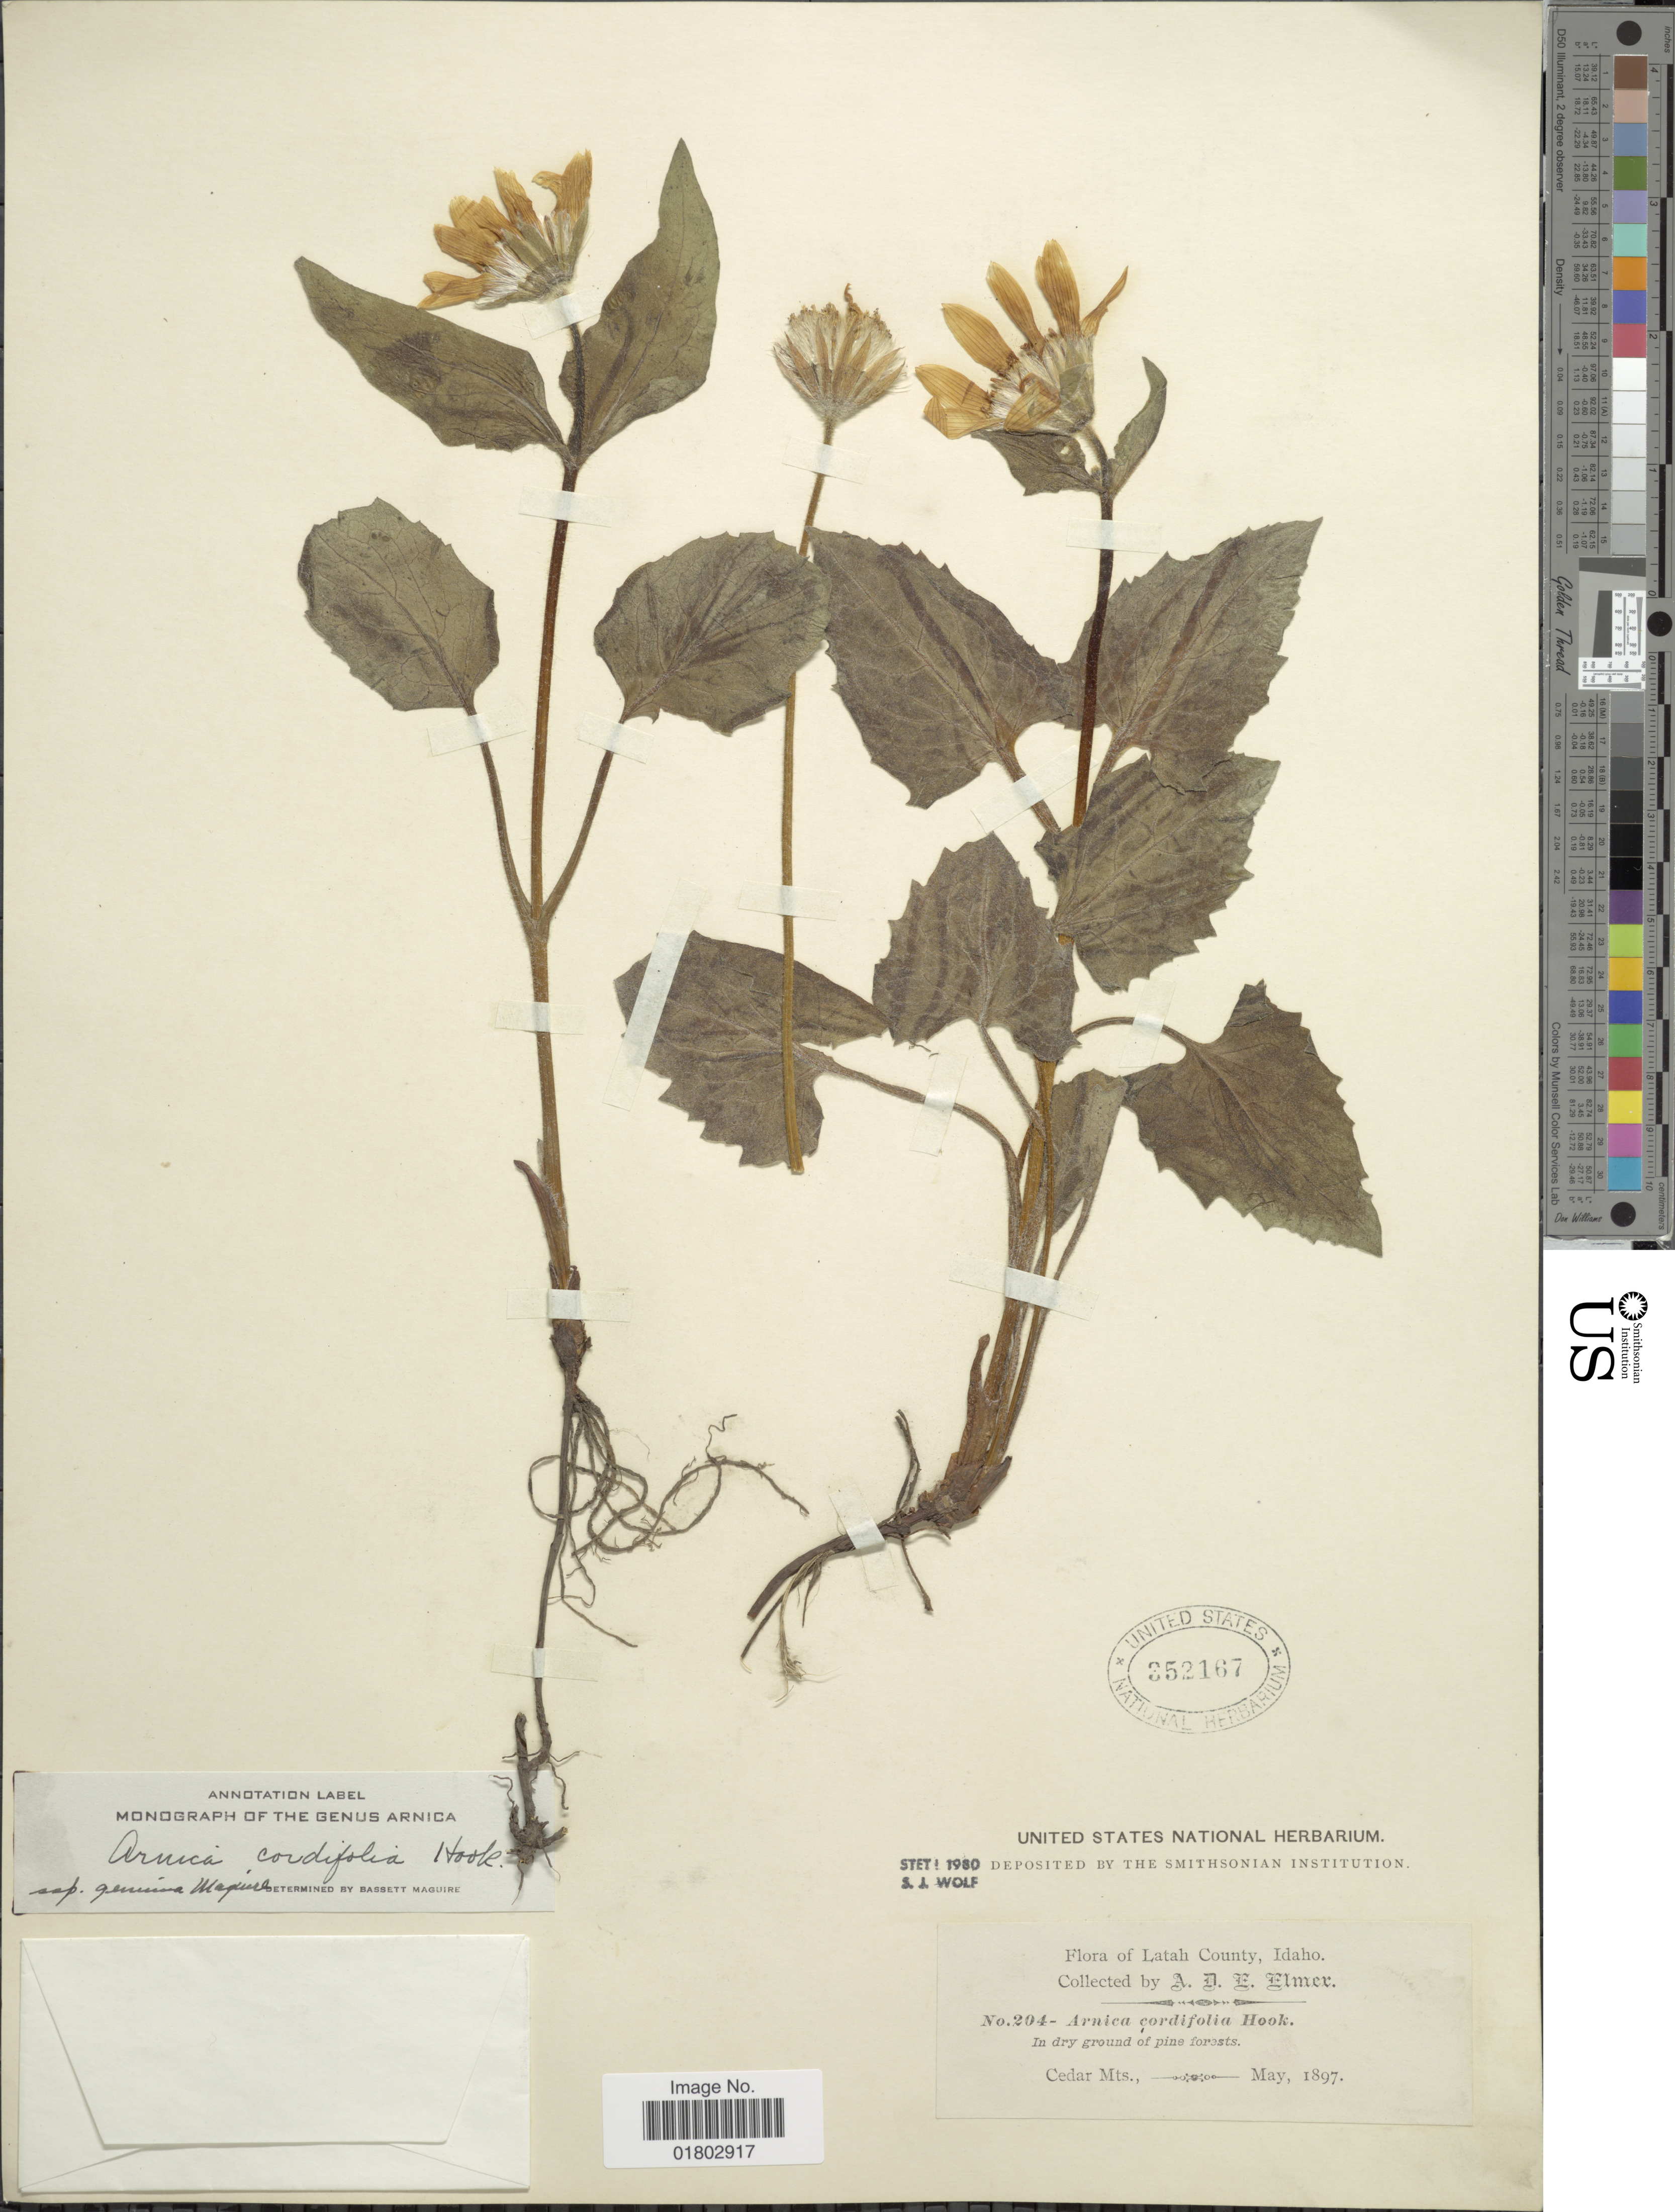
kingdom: Plantae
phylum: Tracheophyta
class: Magnoliopsida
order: Asterales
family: Asteraceae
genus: Arnica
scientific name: Arnica cordifolia subsp. genuina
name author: Maguire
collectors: A. D. E. Elmer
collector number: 204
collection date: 1897-05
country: United States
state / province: Idaho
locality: Latah County, In dry ground of pine forest, Cedar Mts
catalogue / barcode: US 352167